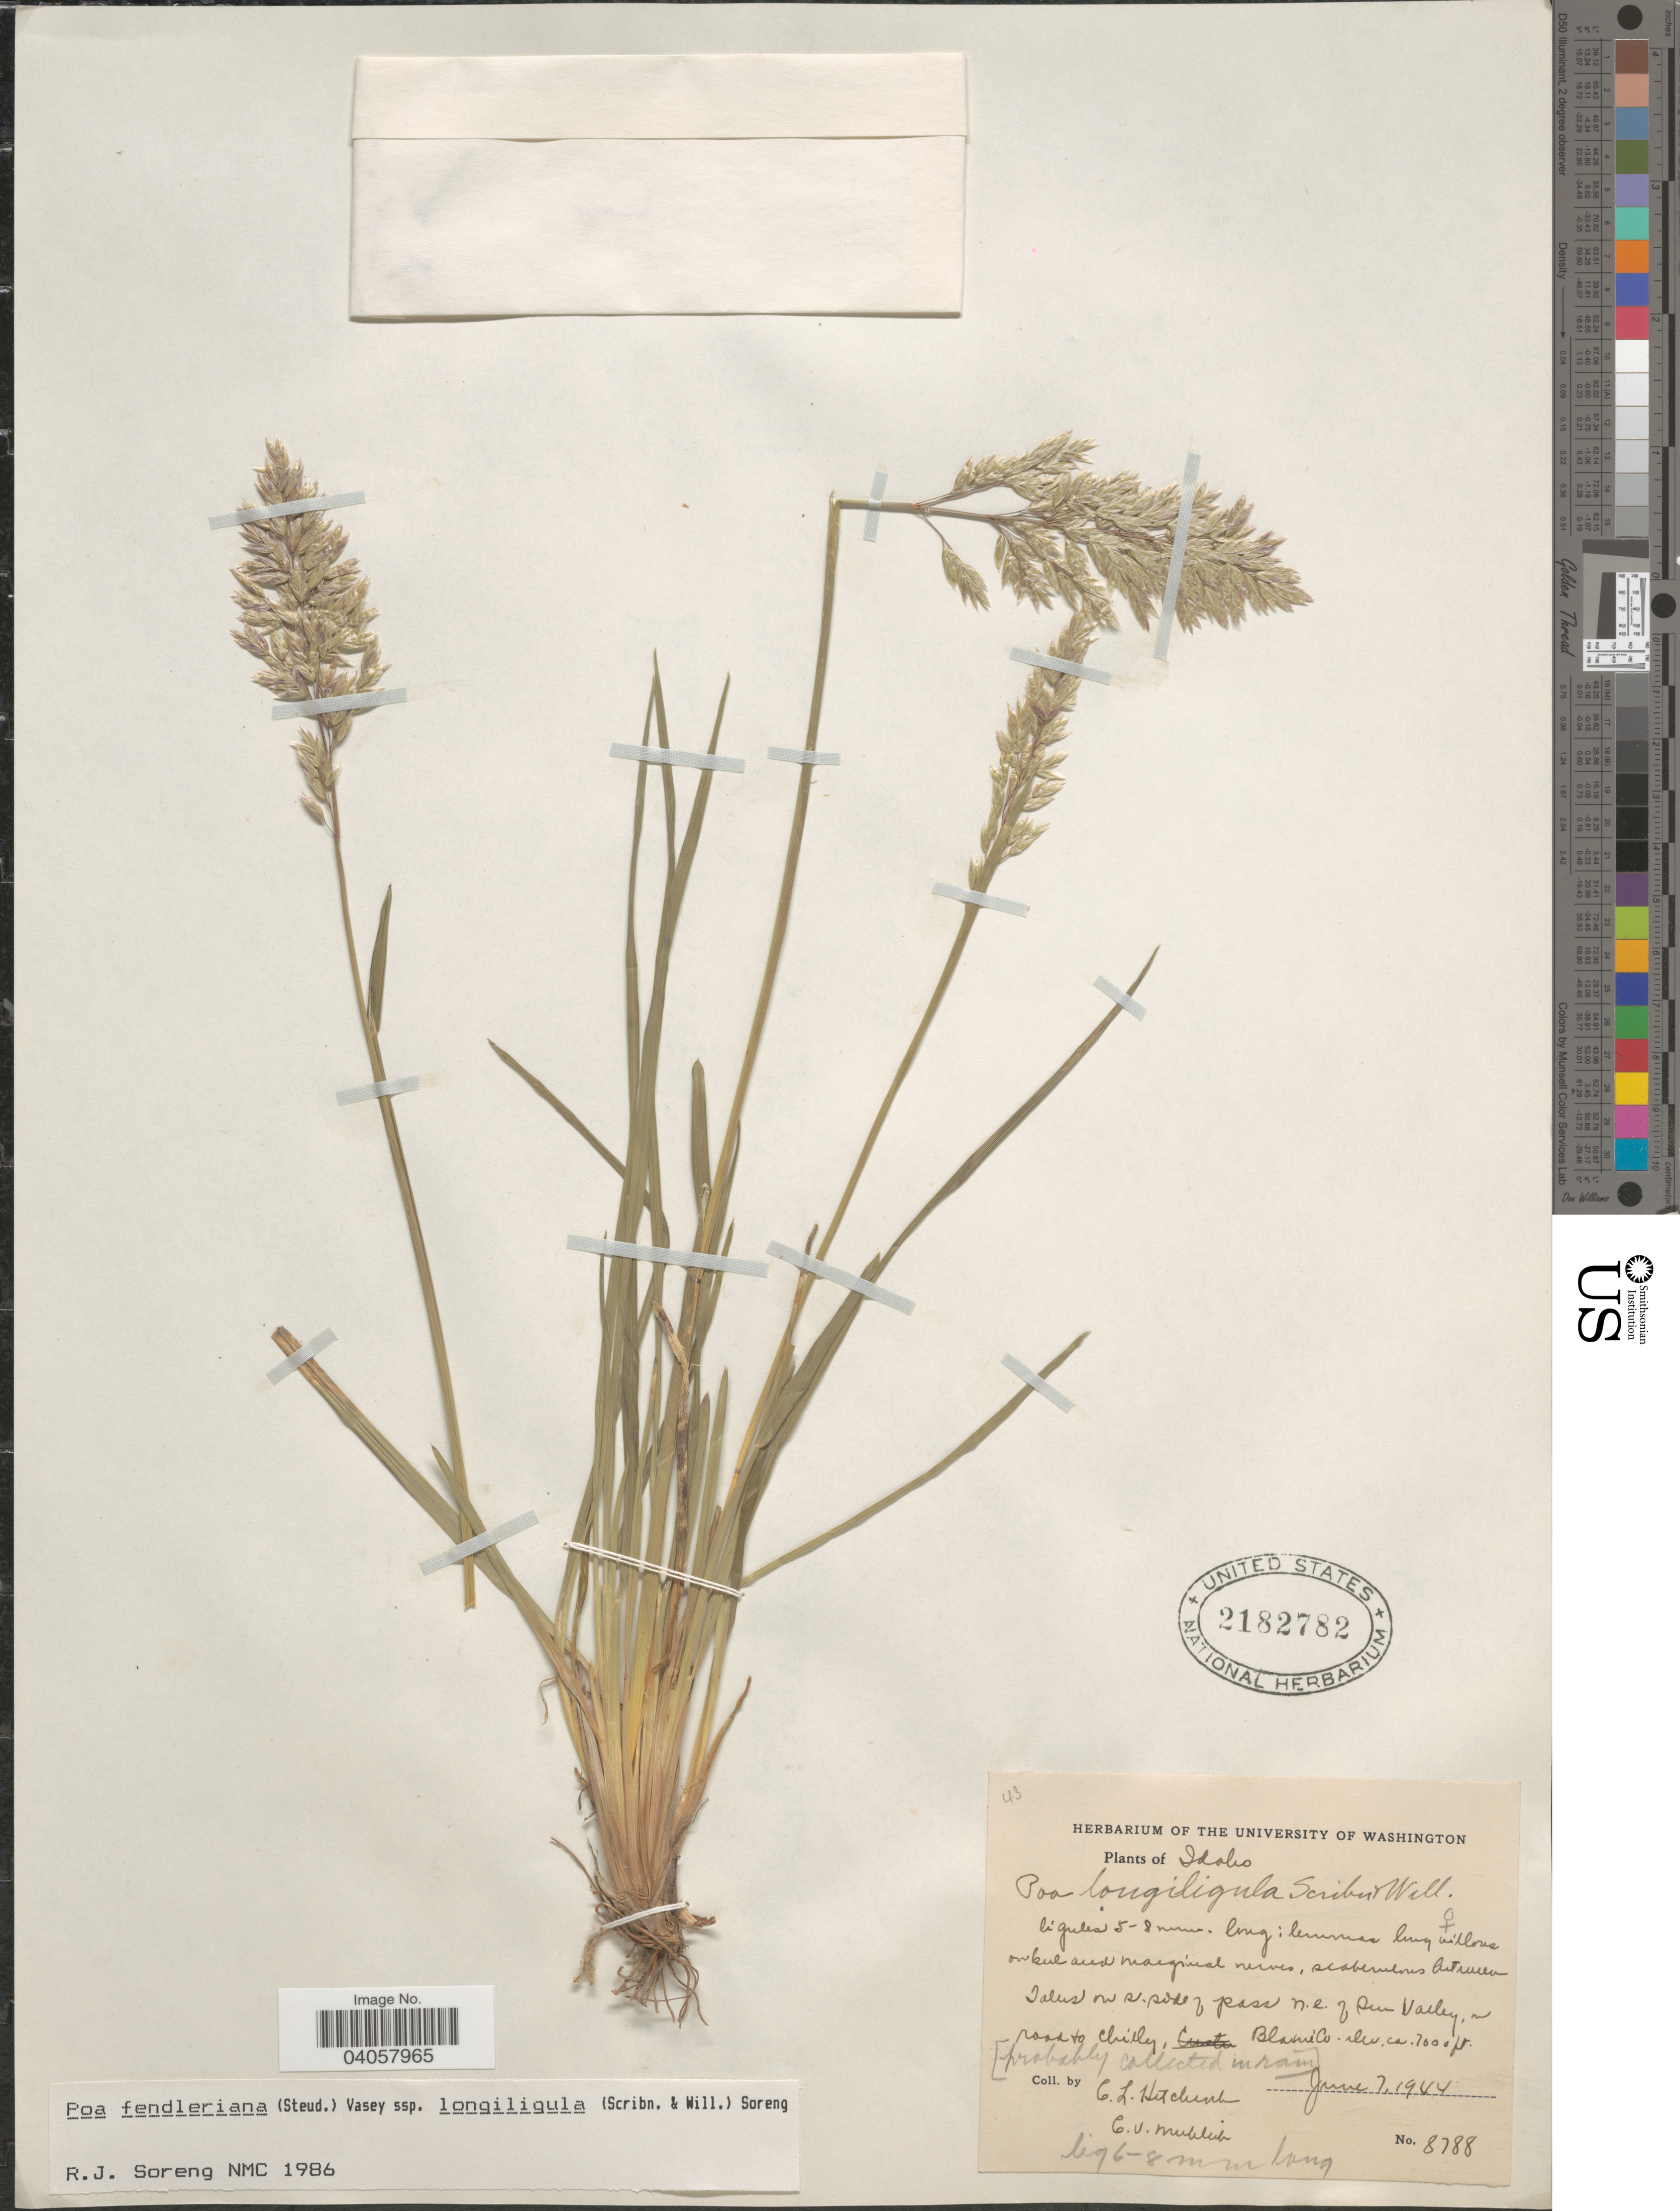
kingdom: Plantae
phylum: Tracheophyta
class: Liliopsida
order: Poales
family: Poaceae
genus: Poa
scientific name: Poa fendleriana subsp. longiligula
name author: (Scribn. & T.A. Williams) Soreng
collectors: C. L. Hitchcock & C. V. Muhlick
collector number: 8788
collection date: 1944-06-07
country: United States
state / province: Idaho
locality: Talus on s. side of pass n.e. of Sun Valley, on road to Chilly, Blaine Co.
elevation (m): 2134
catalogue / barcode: US 2182782